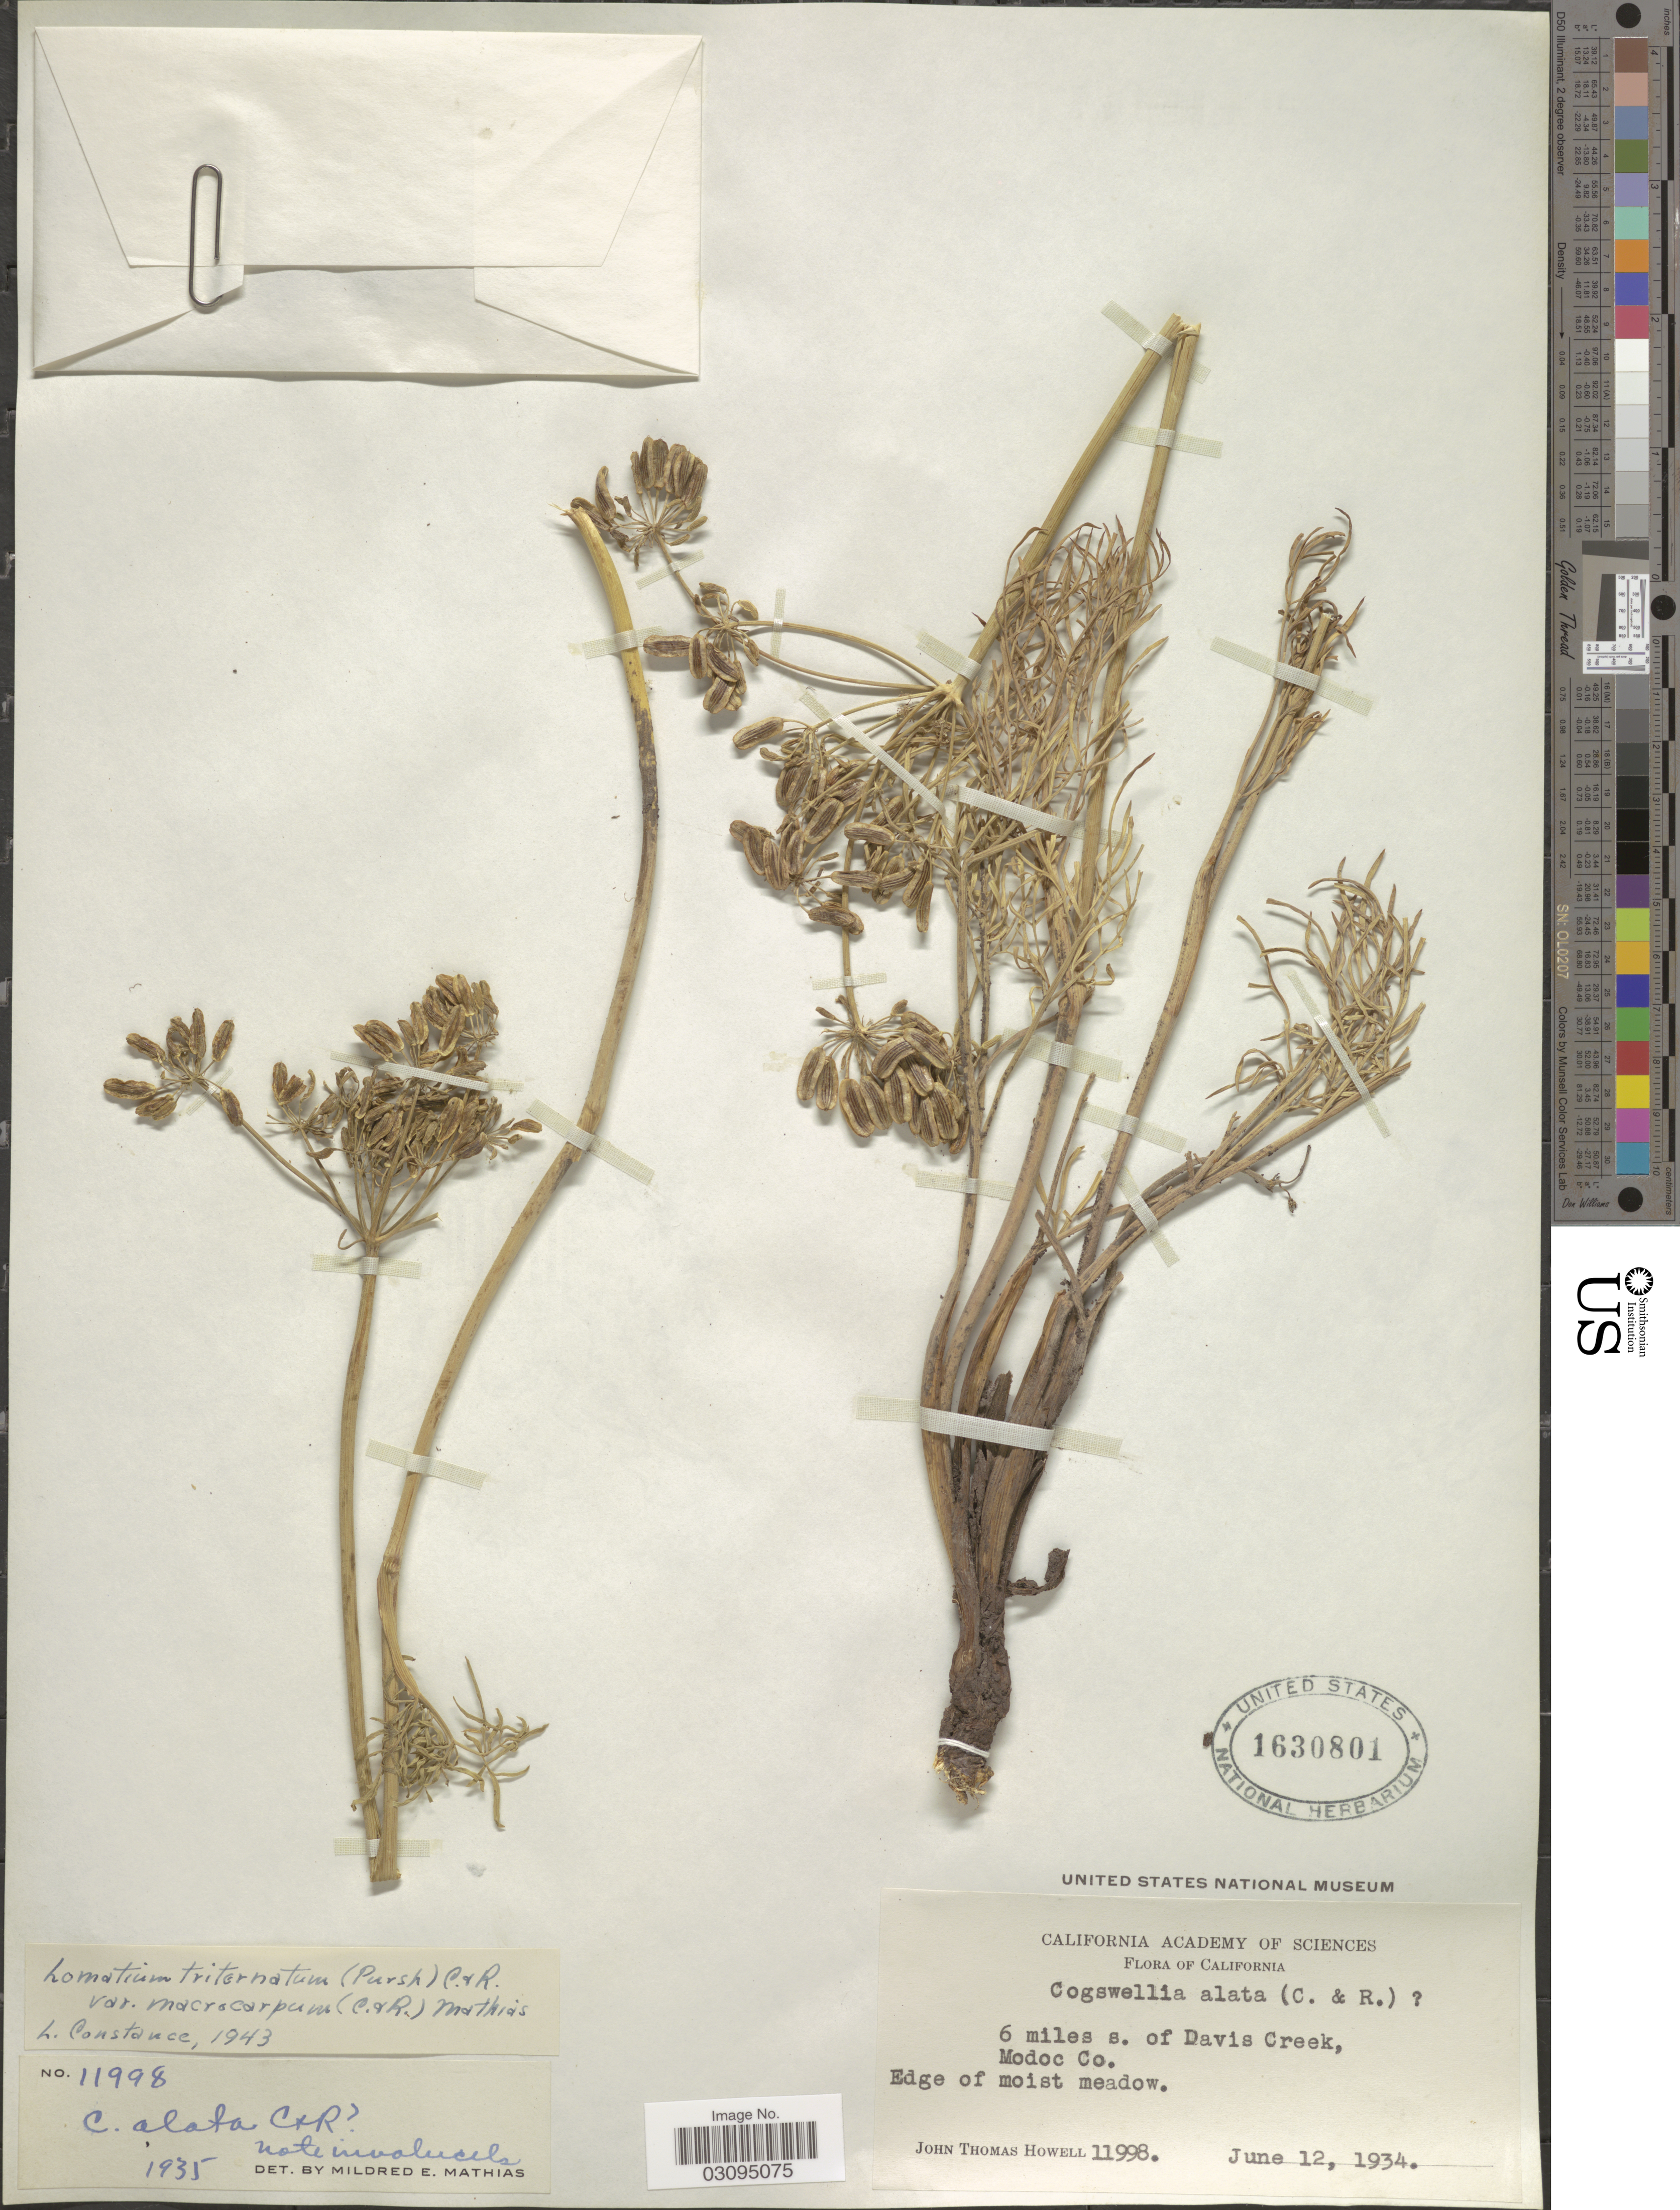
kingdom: Plantae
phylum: Tracheophyta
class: Magnoliopsida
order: Apiales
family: Apiaceae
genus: Lomatium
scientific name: Lomatium triternatum var. macrocarpum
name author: (J.M. Coult. & Rose) Mathias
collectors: J. T. Howell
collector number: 11998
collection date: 1934-06-12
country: United States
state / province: California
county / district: Modoc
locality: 6 miles s. of Davis Creek, Modoc Co.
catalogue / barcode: US 1630801